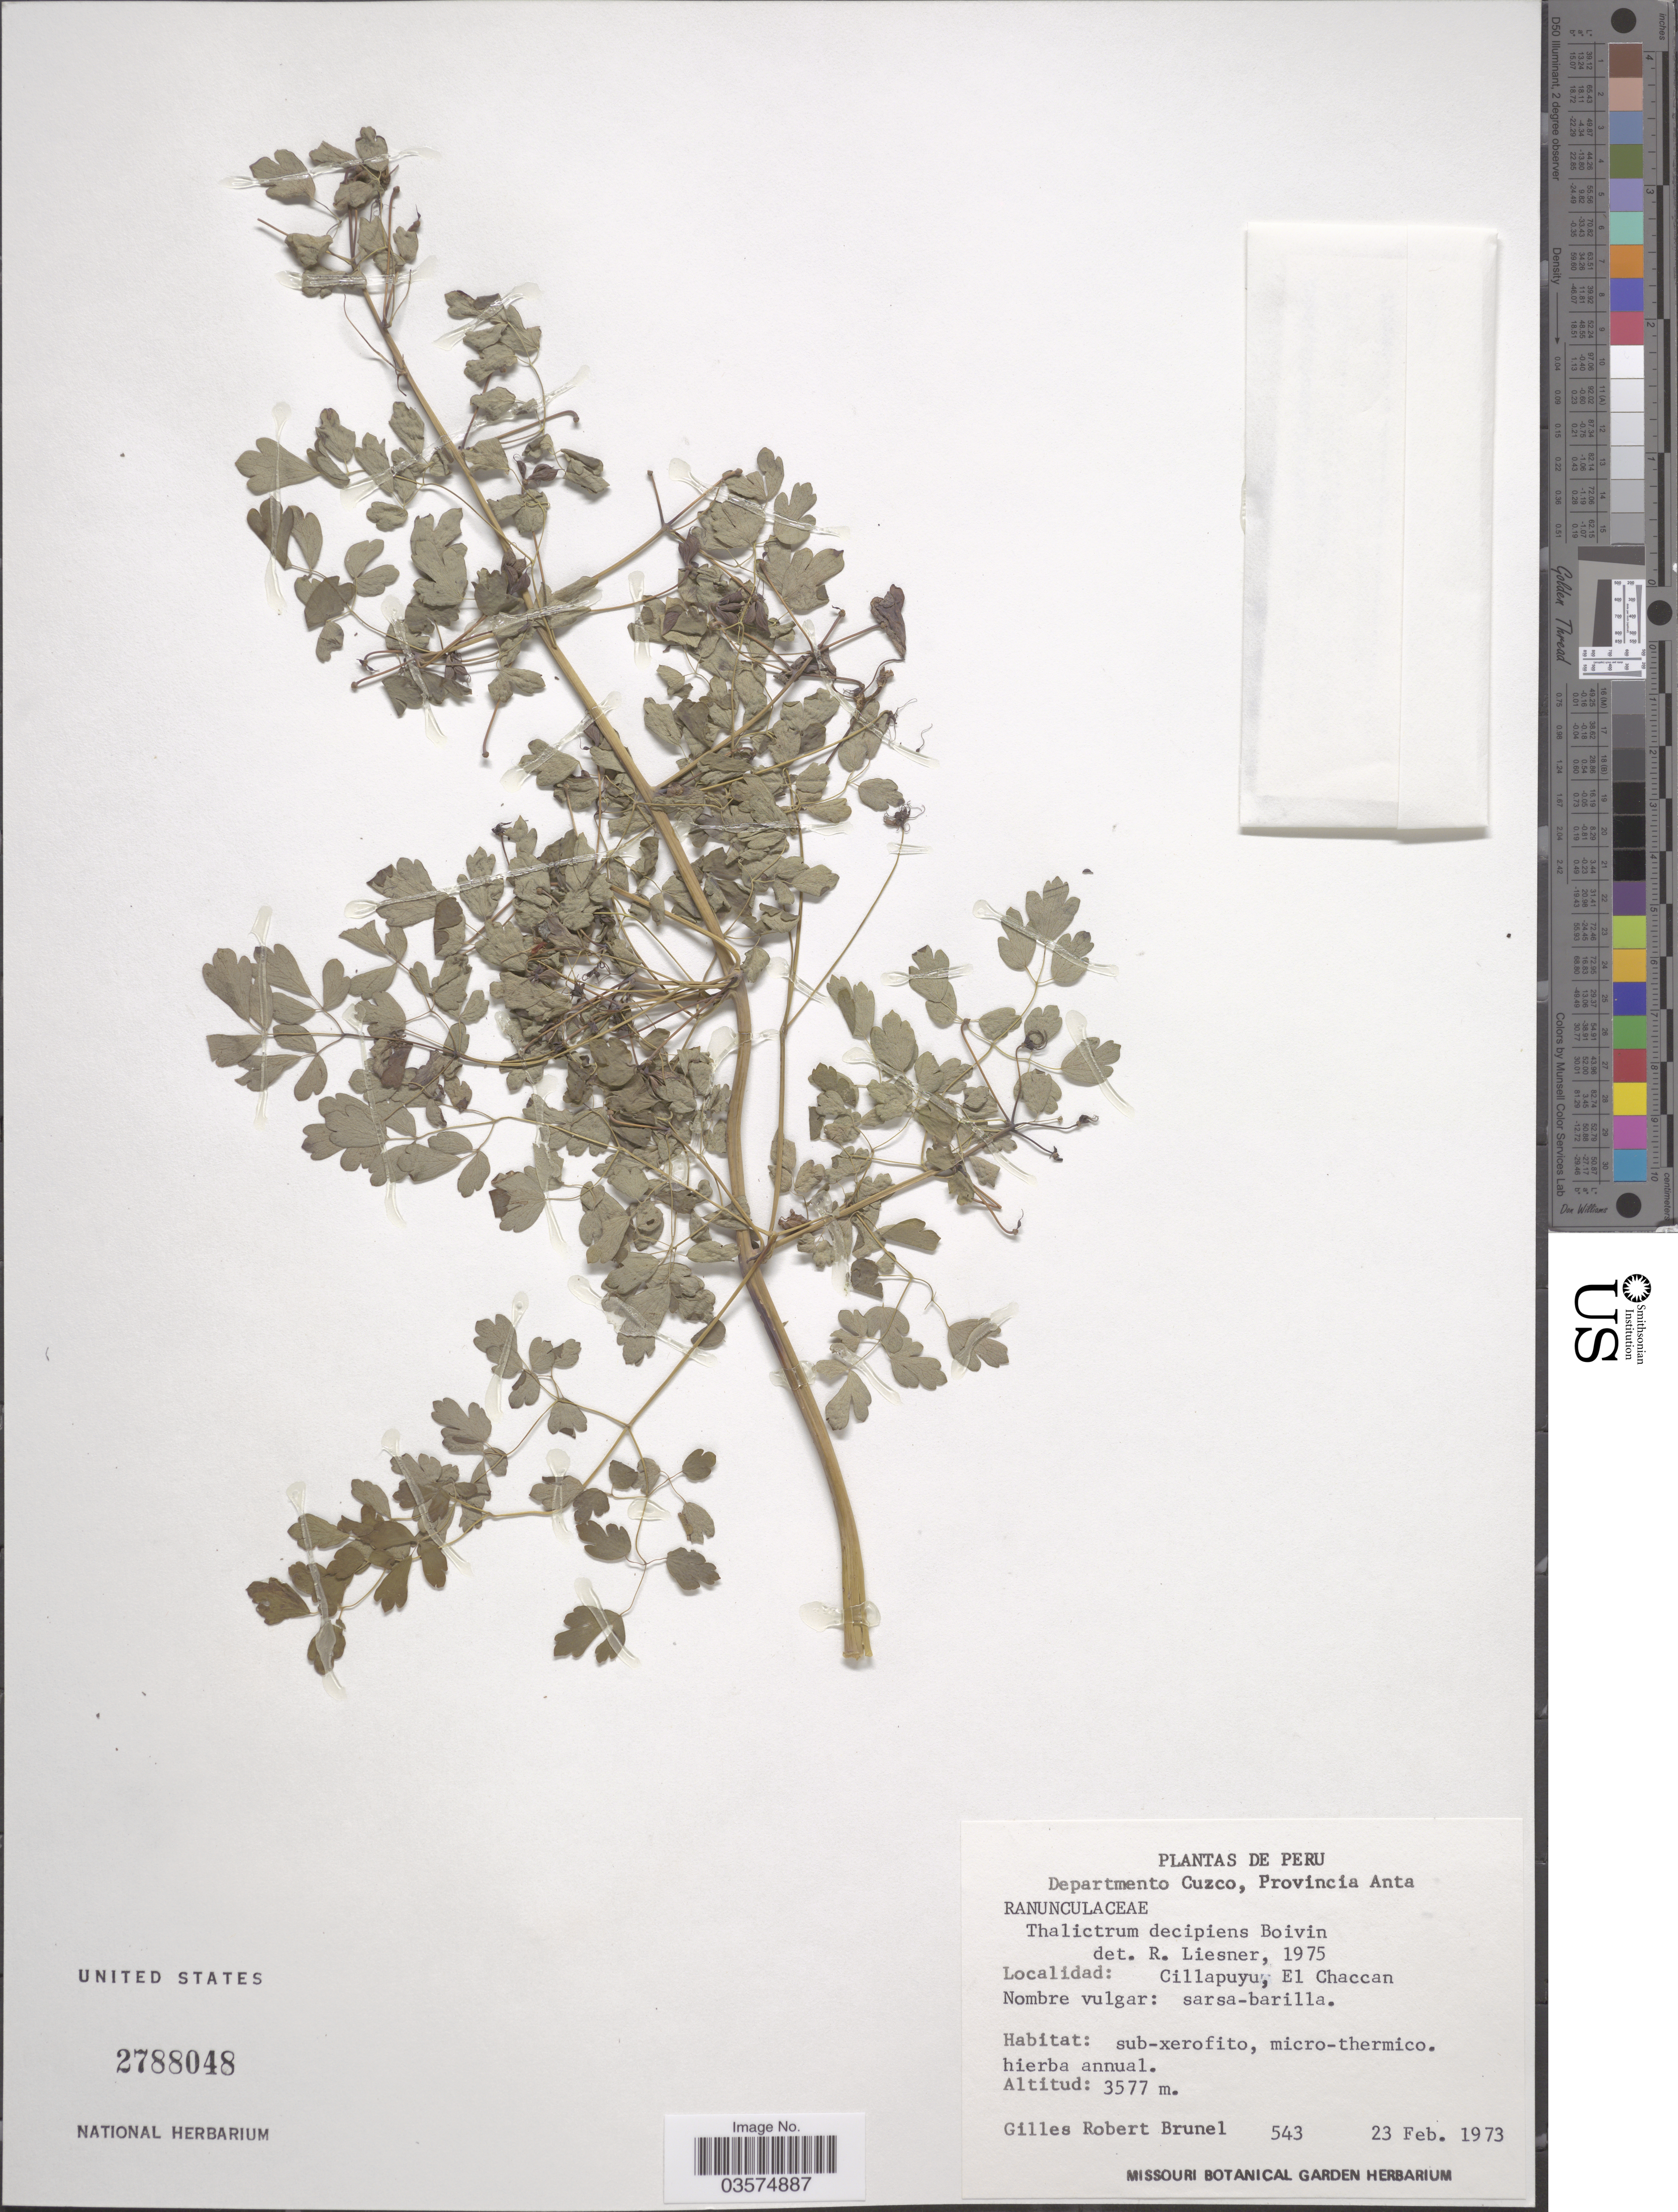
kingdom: Plantae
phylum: Tracheophyta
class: Magnoliopsida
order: Ranunculales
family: Ranunculaceae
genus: Thalictrum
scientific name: Thalictrum decipiens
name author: B. Boivin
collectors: G. Brunel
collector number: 543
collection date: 1973-02-23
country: Peru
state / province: Cusco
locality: Departmento Cuzco, Provincia Anta. Cillapuyu, El Chaccan.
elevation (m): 3577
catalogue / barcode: US 2788048